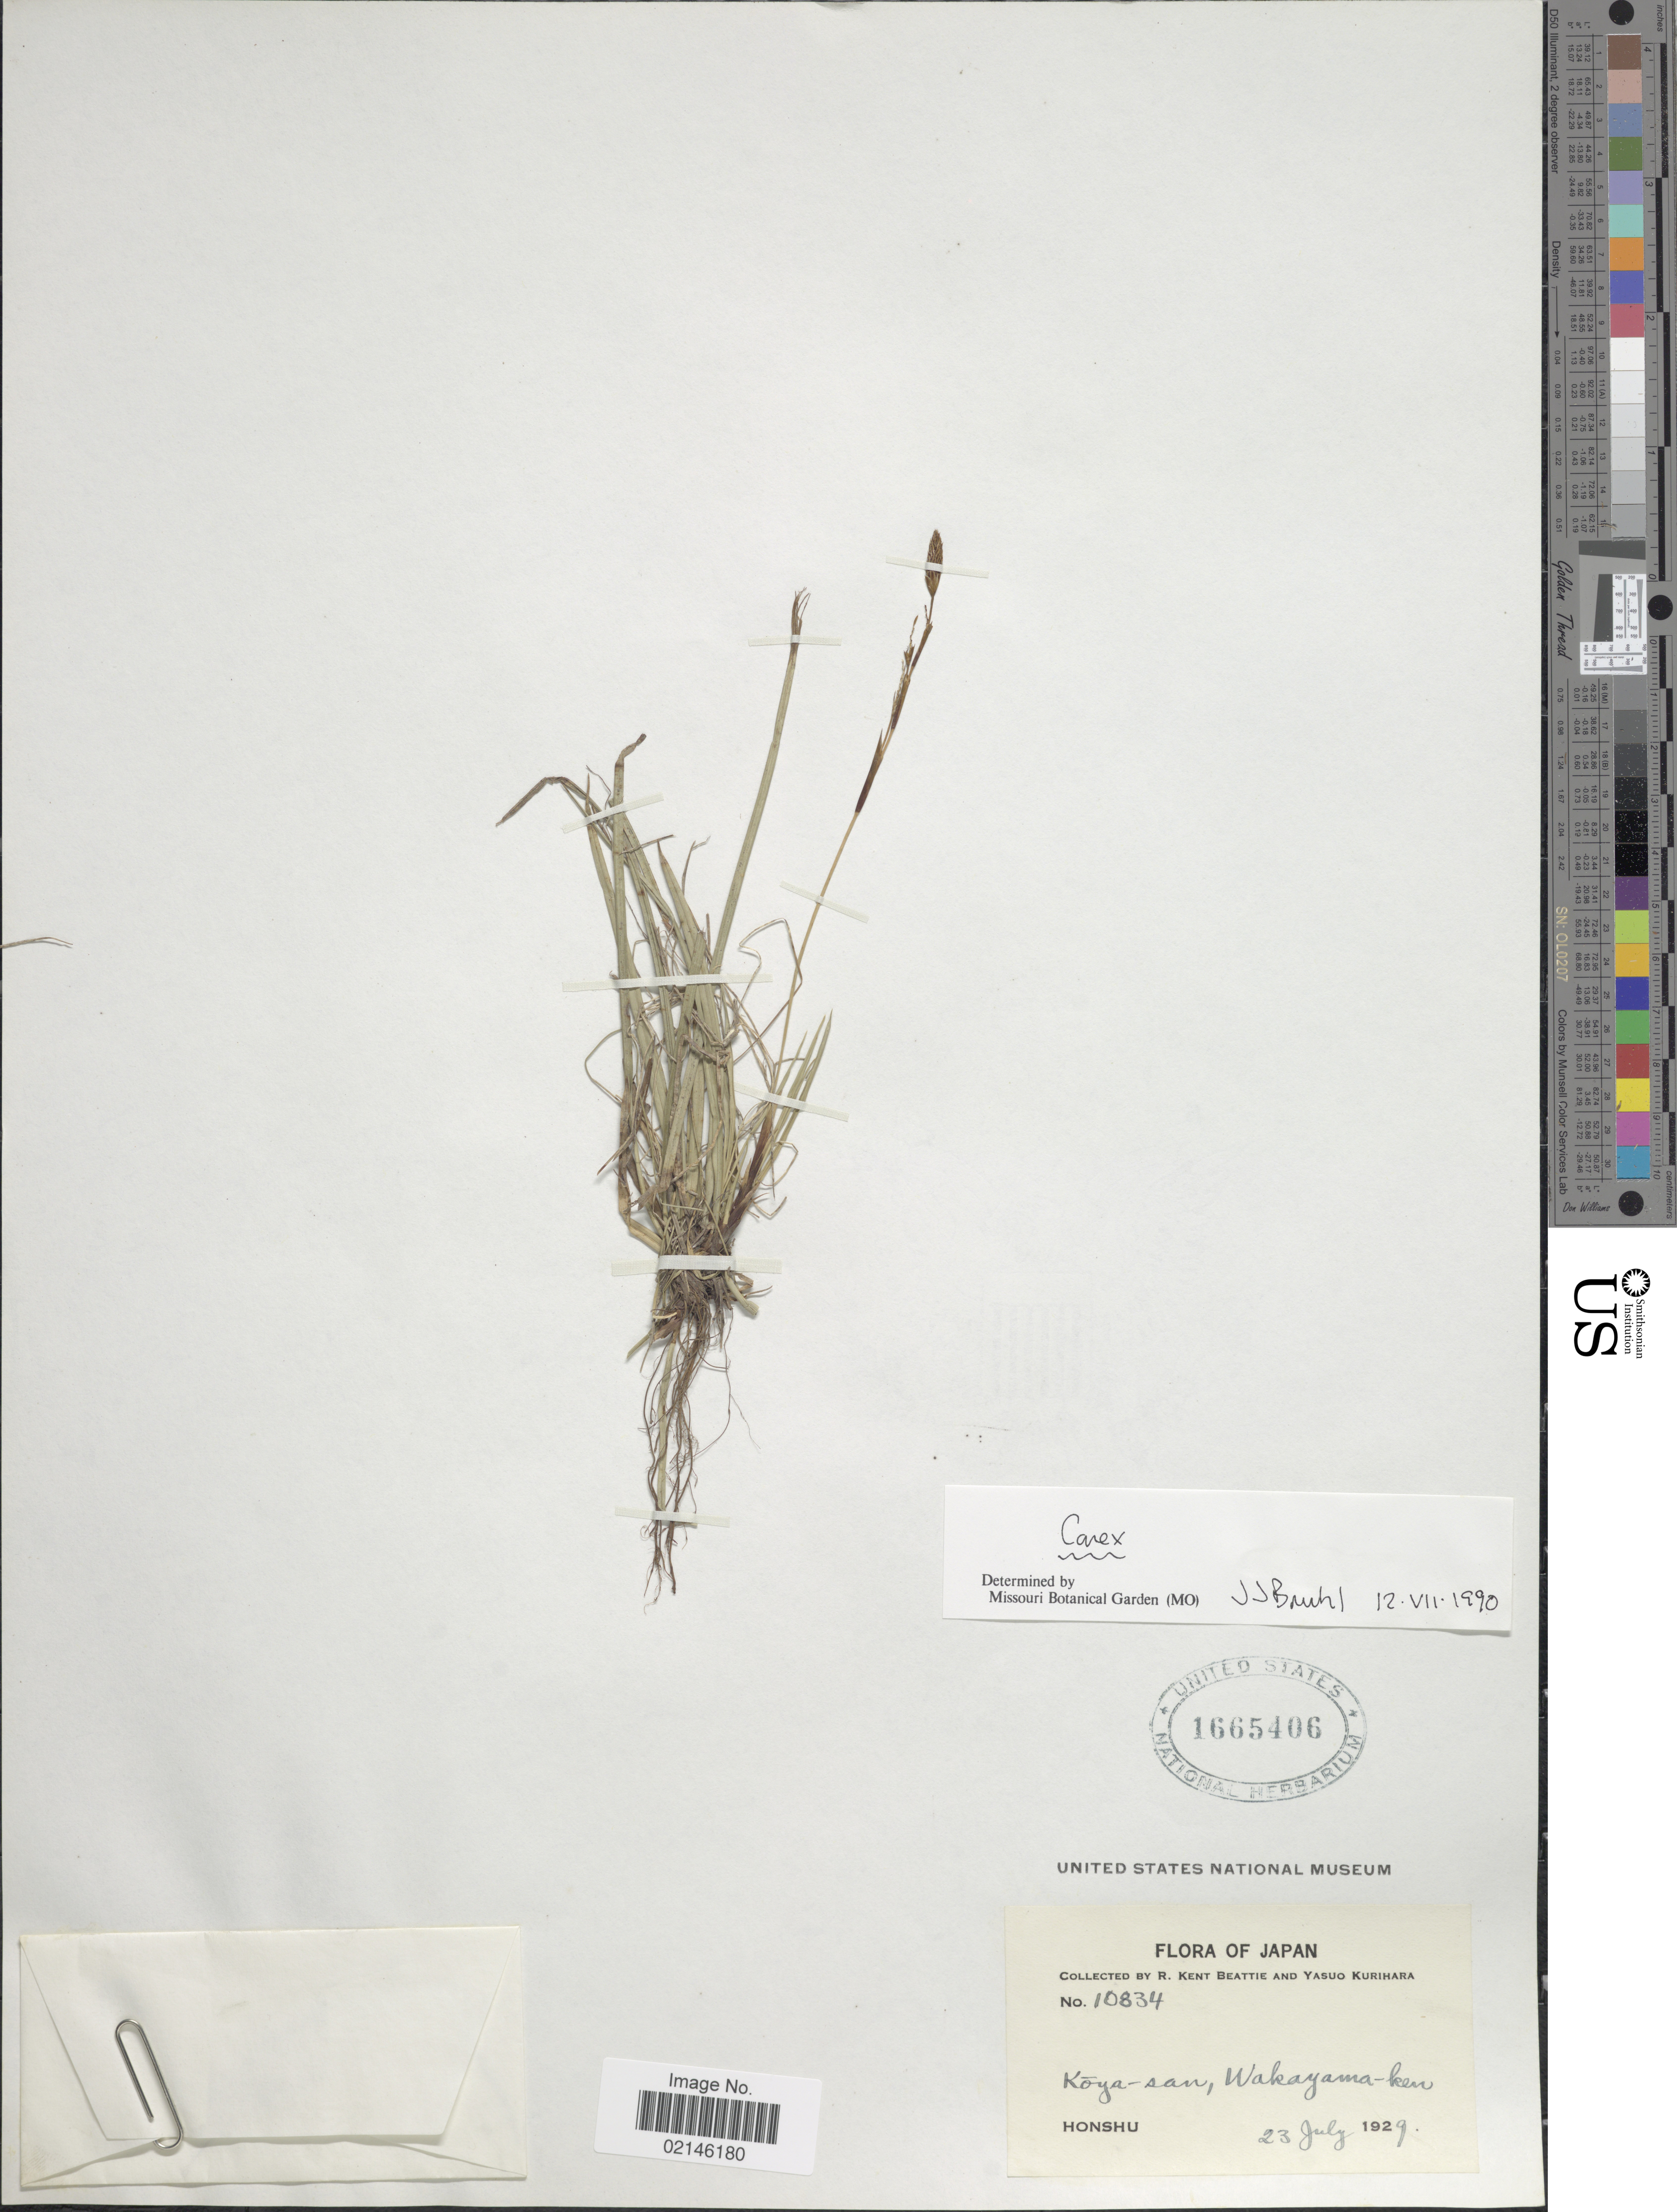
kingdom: Plantae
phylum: Tracheophyta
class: Liliopsida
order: Poales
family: Cyperaceae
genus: Carex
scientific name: Carex sp.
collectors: R. K. Beattie & Y. Kurihara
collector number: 10834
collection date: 1929-07-23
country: Japan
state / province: Wakayama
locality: Koya-san, Wakayama-ken. Honshu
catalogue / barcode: US 1665406